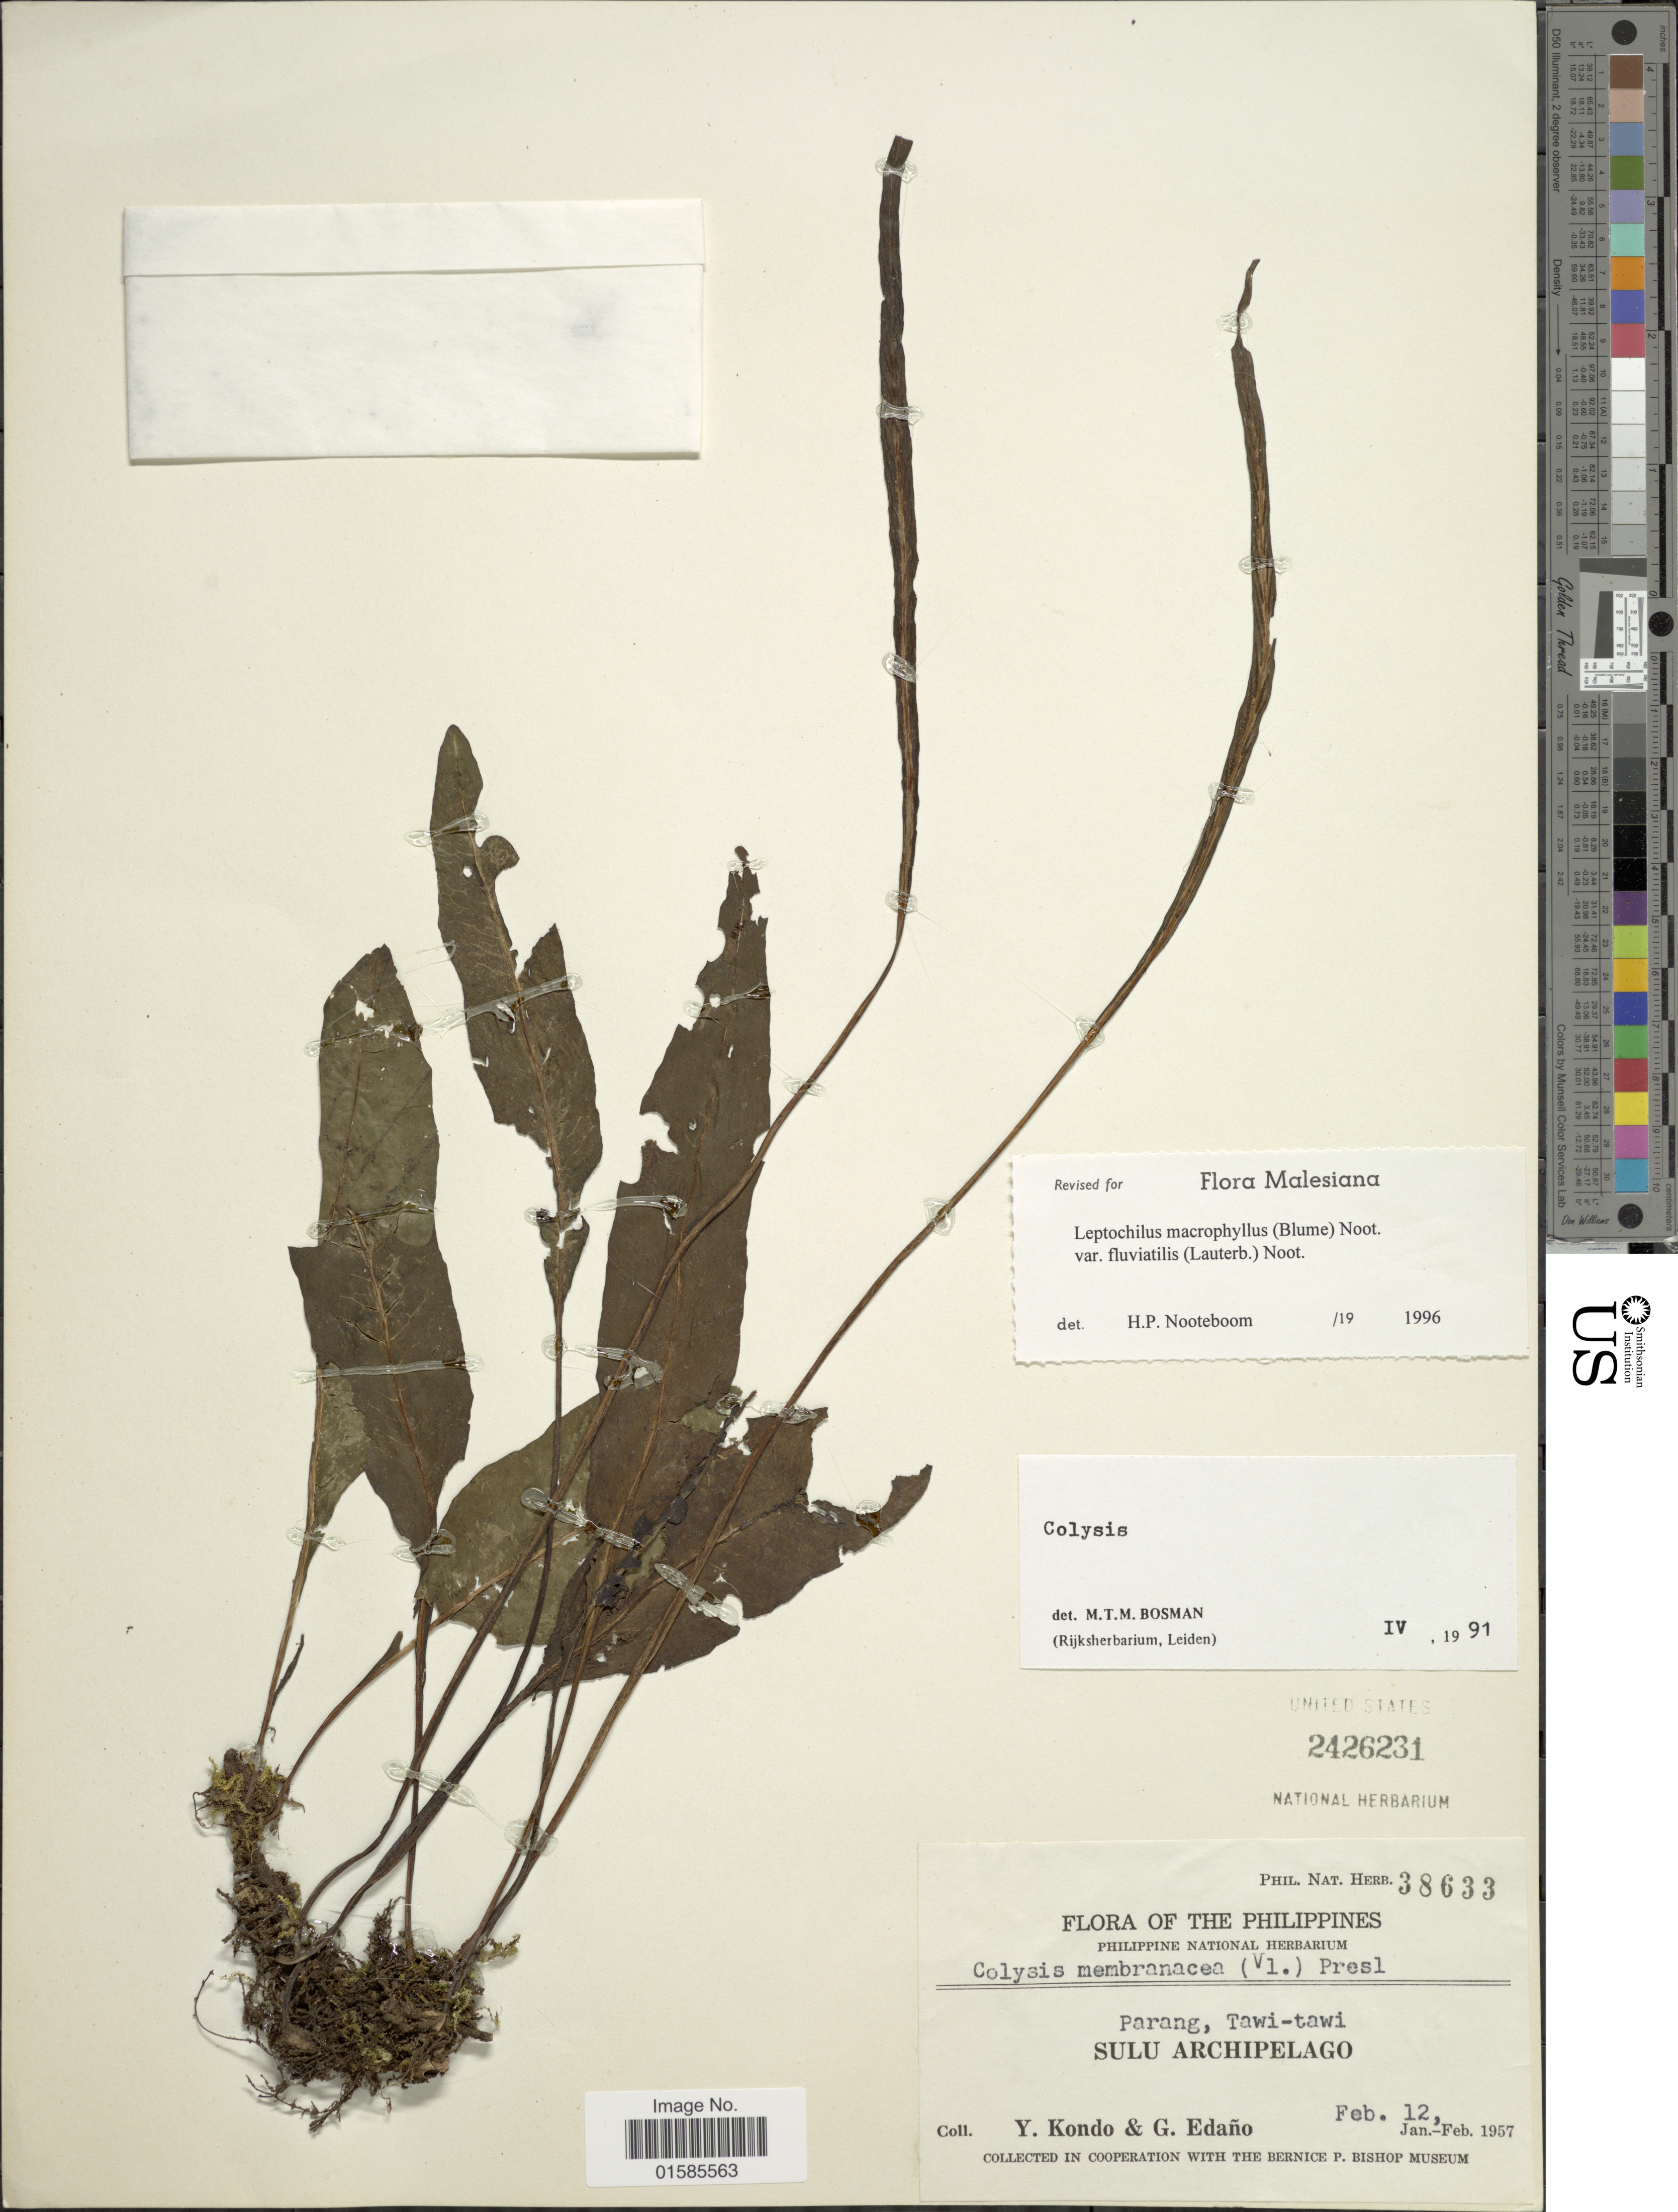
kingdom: Plantae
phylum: Tracheophyta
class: Polypodiopsida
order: Polypodiales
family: Polypodiaceae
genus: Leptochilus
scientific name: Leptochilus macrophyllus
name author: (Blume) Noot.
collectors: Y. Kondo & G. Edaño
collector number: Phil. Nat. Herb. 38633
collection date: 1957-02-12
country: Philippines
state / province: Muslim Mindanao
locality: The Philippes, Parang, Tawi-tawi, Sulu Archipelago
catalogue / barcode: US 2426231